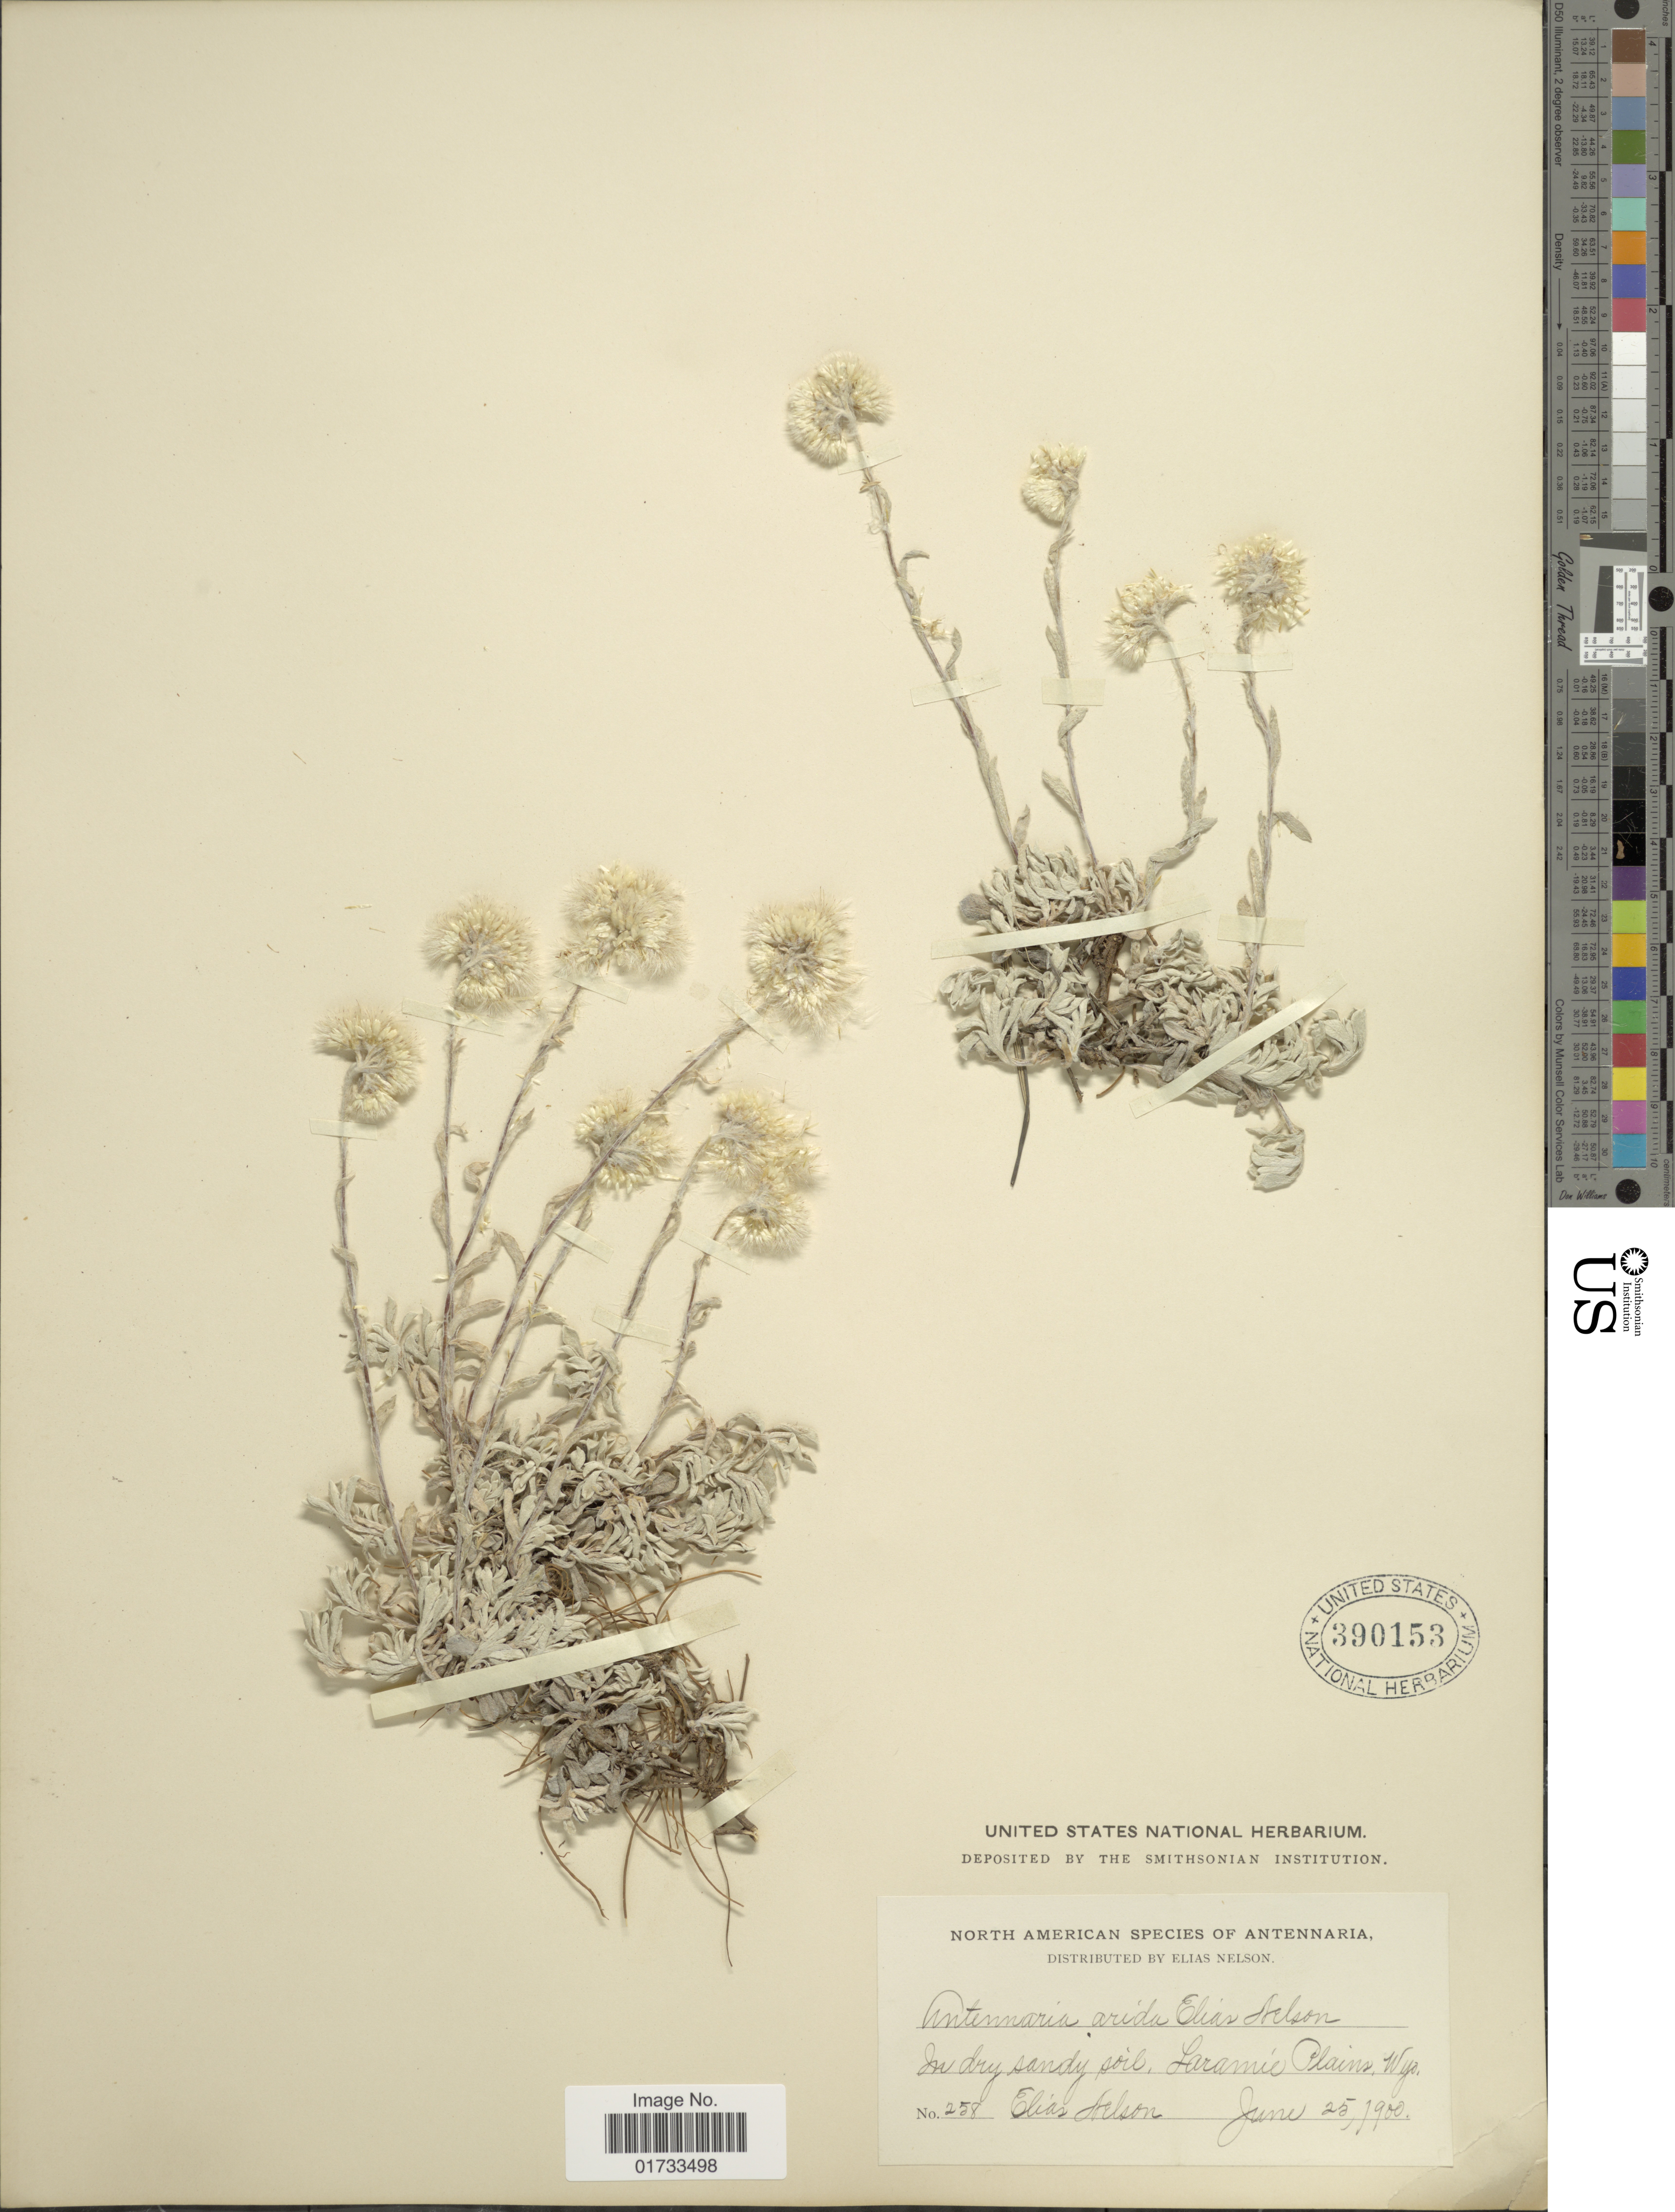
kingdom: Plantae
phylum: Tracheophyta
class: Magnoliopsida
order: Asterales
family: Asteraceae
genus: Antennaria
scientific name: Antennaria sp.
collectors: E. Nelson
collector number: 258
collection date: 1900-06-25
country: United States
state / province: Wyoming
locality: North America, in dry sandy soil, Laramie Plains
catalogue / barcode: US 390153